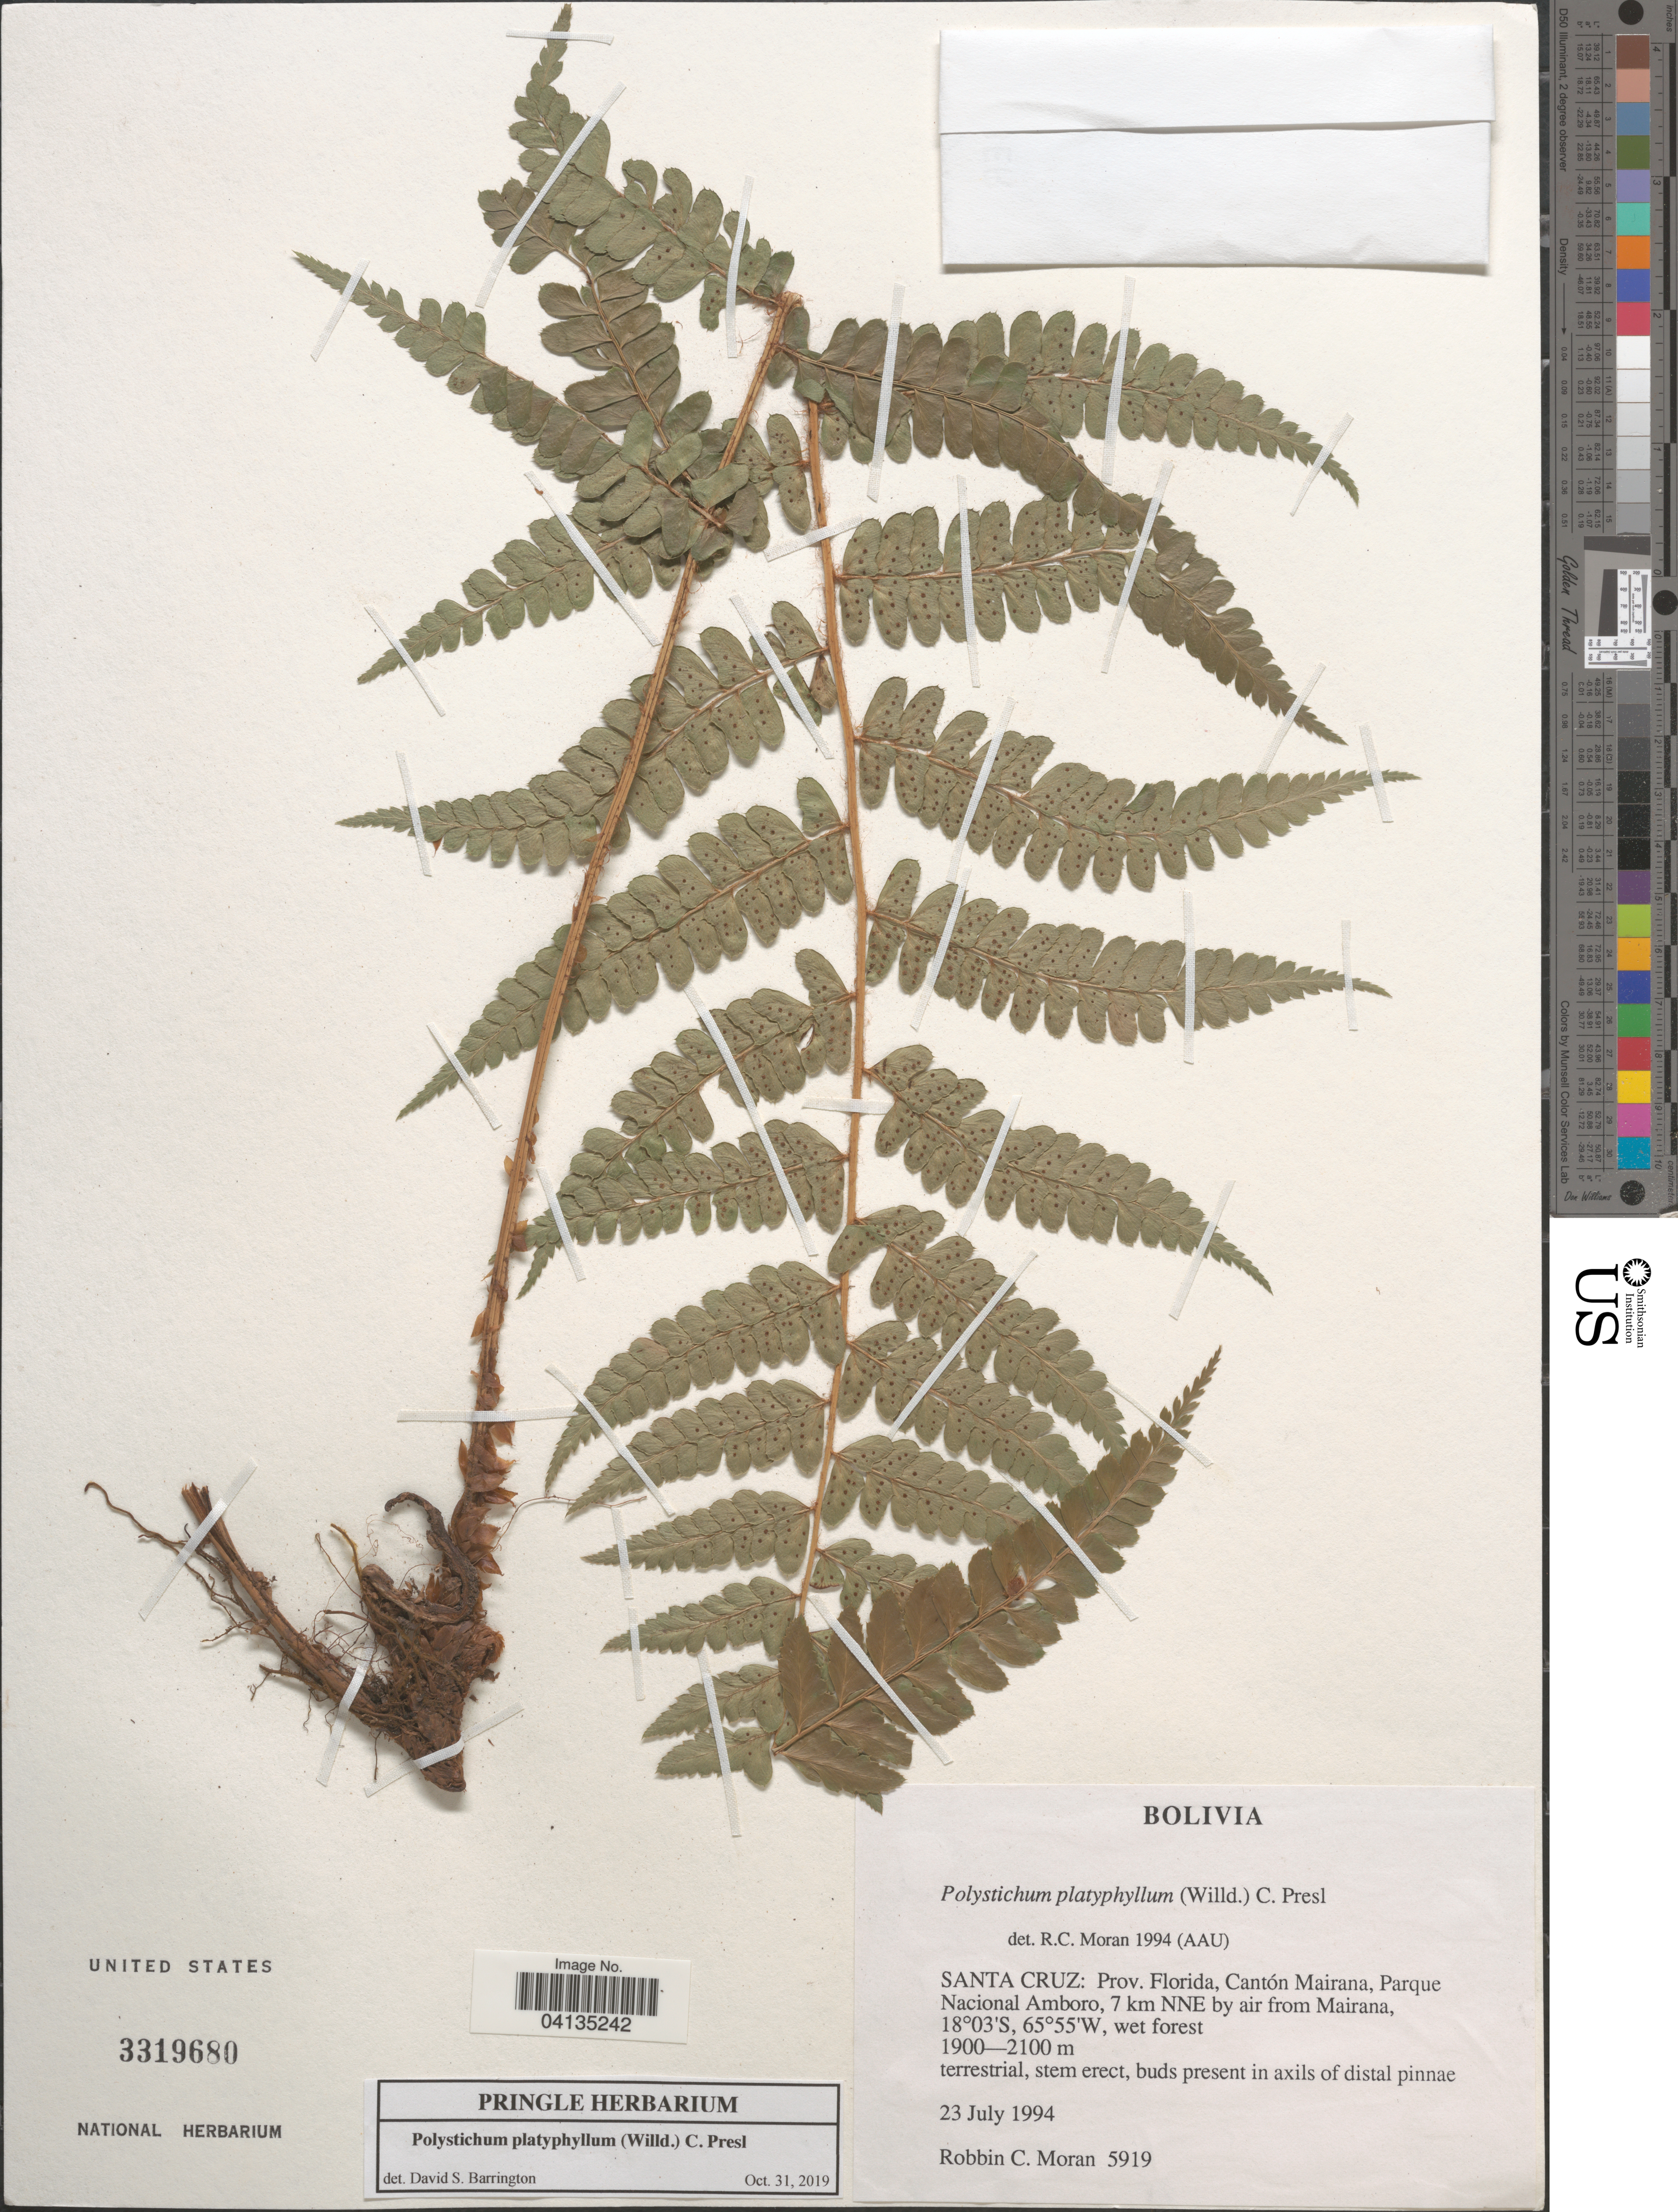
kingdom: Plantae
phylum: Tracheophyta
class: Polypodiopsida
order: Polypodiales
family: Dryopteridaceae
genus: Polystichum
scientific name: Polystichum platyphyllum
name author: (Willd.) C. Presl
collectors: R. C. Moran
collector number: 5919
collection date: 1994-07-23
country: Bolivia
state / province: Santa Cruz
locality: Prov. Florida, Cantón Mairana, Parque Nacional Amboro, 7 km NNE by air from Mairana.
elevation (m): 1900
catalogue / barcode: US 3319680